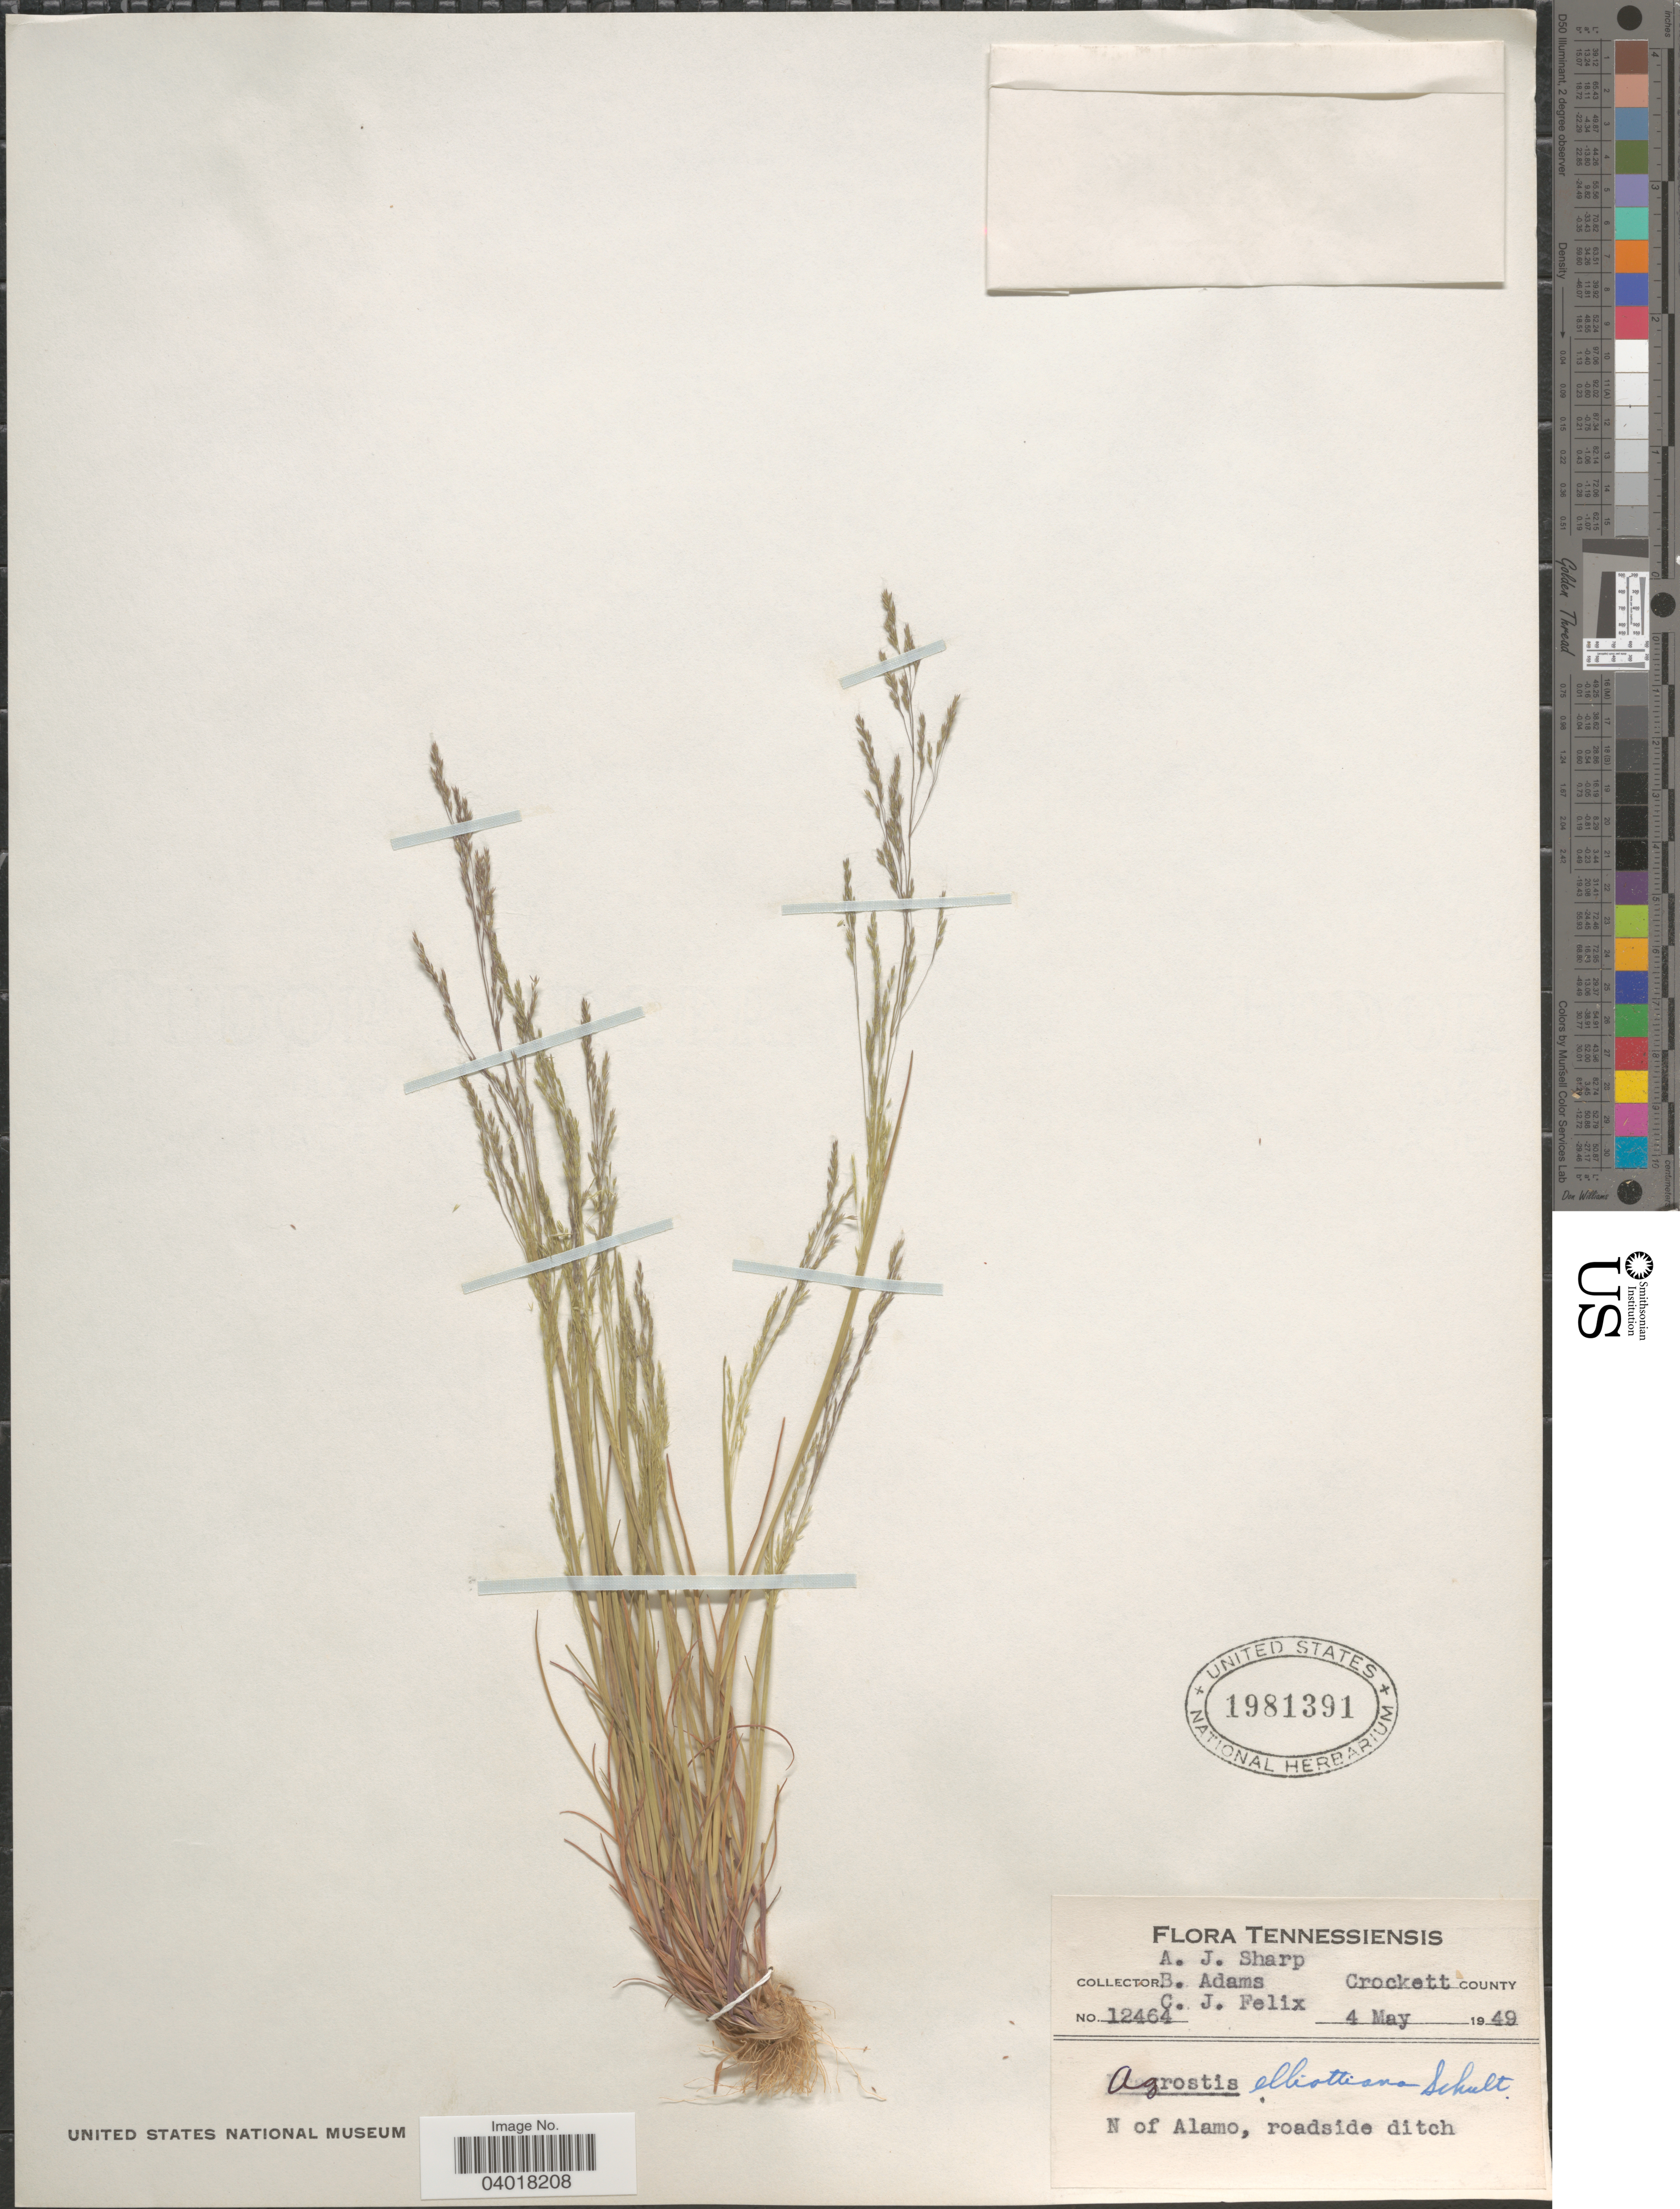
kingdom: Plantae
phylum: Tracheophyta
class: Liliopsida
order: Poales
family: Poaceae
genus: Agrostis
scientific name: Agrostis elliottiana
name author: Schult.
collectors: A. J. Sharp, B. Adams & C. Felix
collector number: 12464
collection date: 1949-05-04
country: United States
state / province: Tennessee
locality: Crockett County. N of Alamo, roadside ditch.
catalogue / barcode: US 1981391